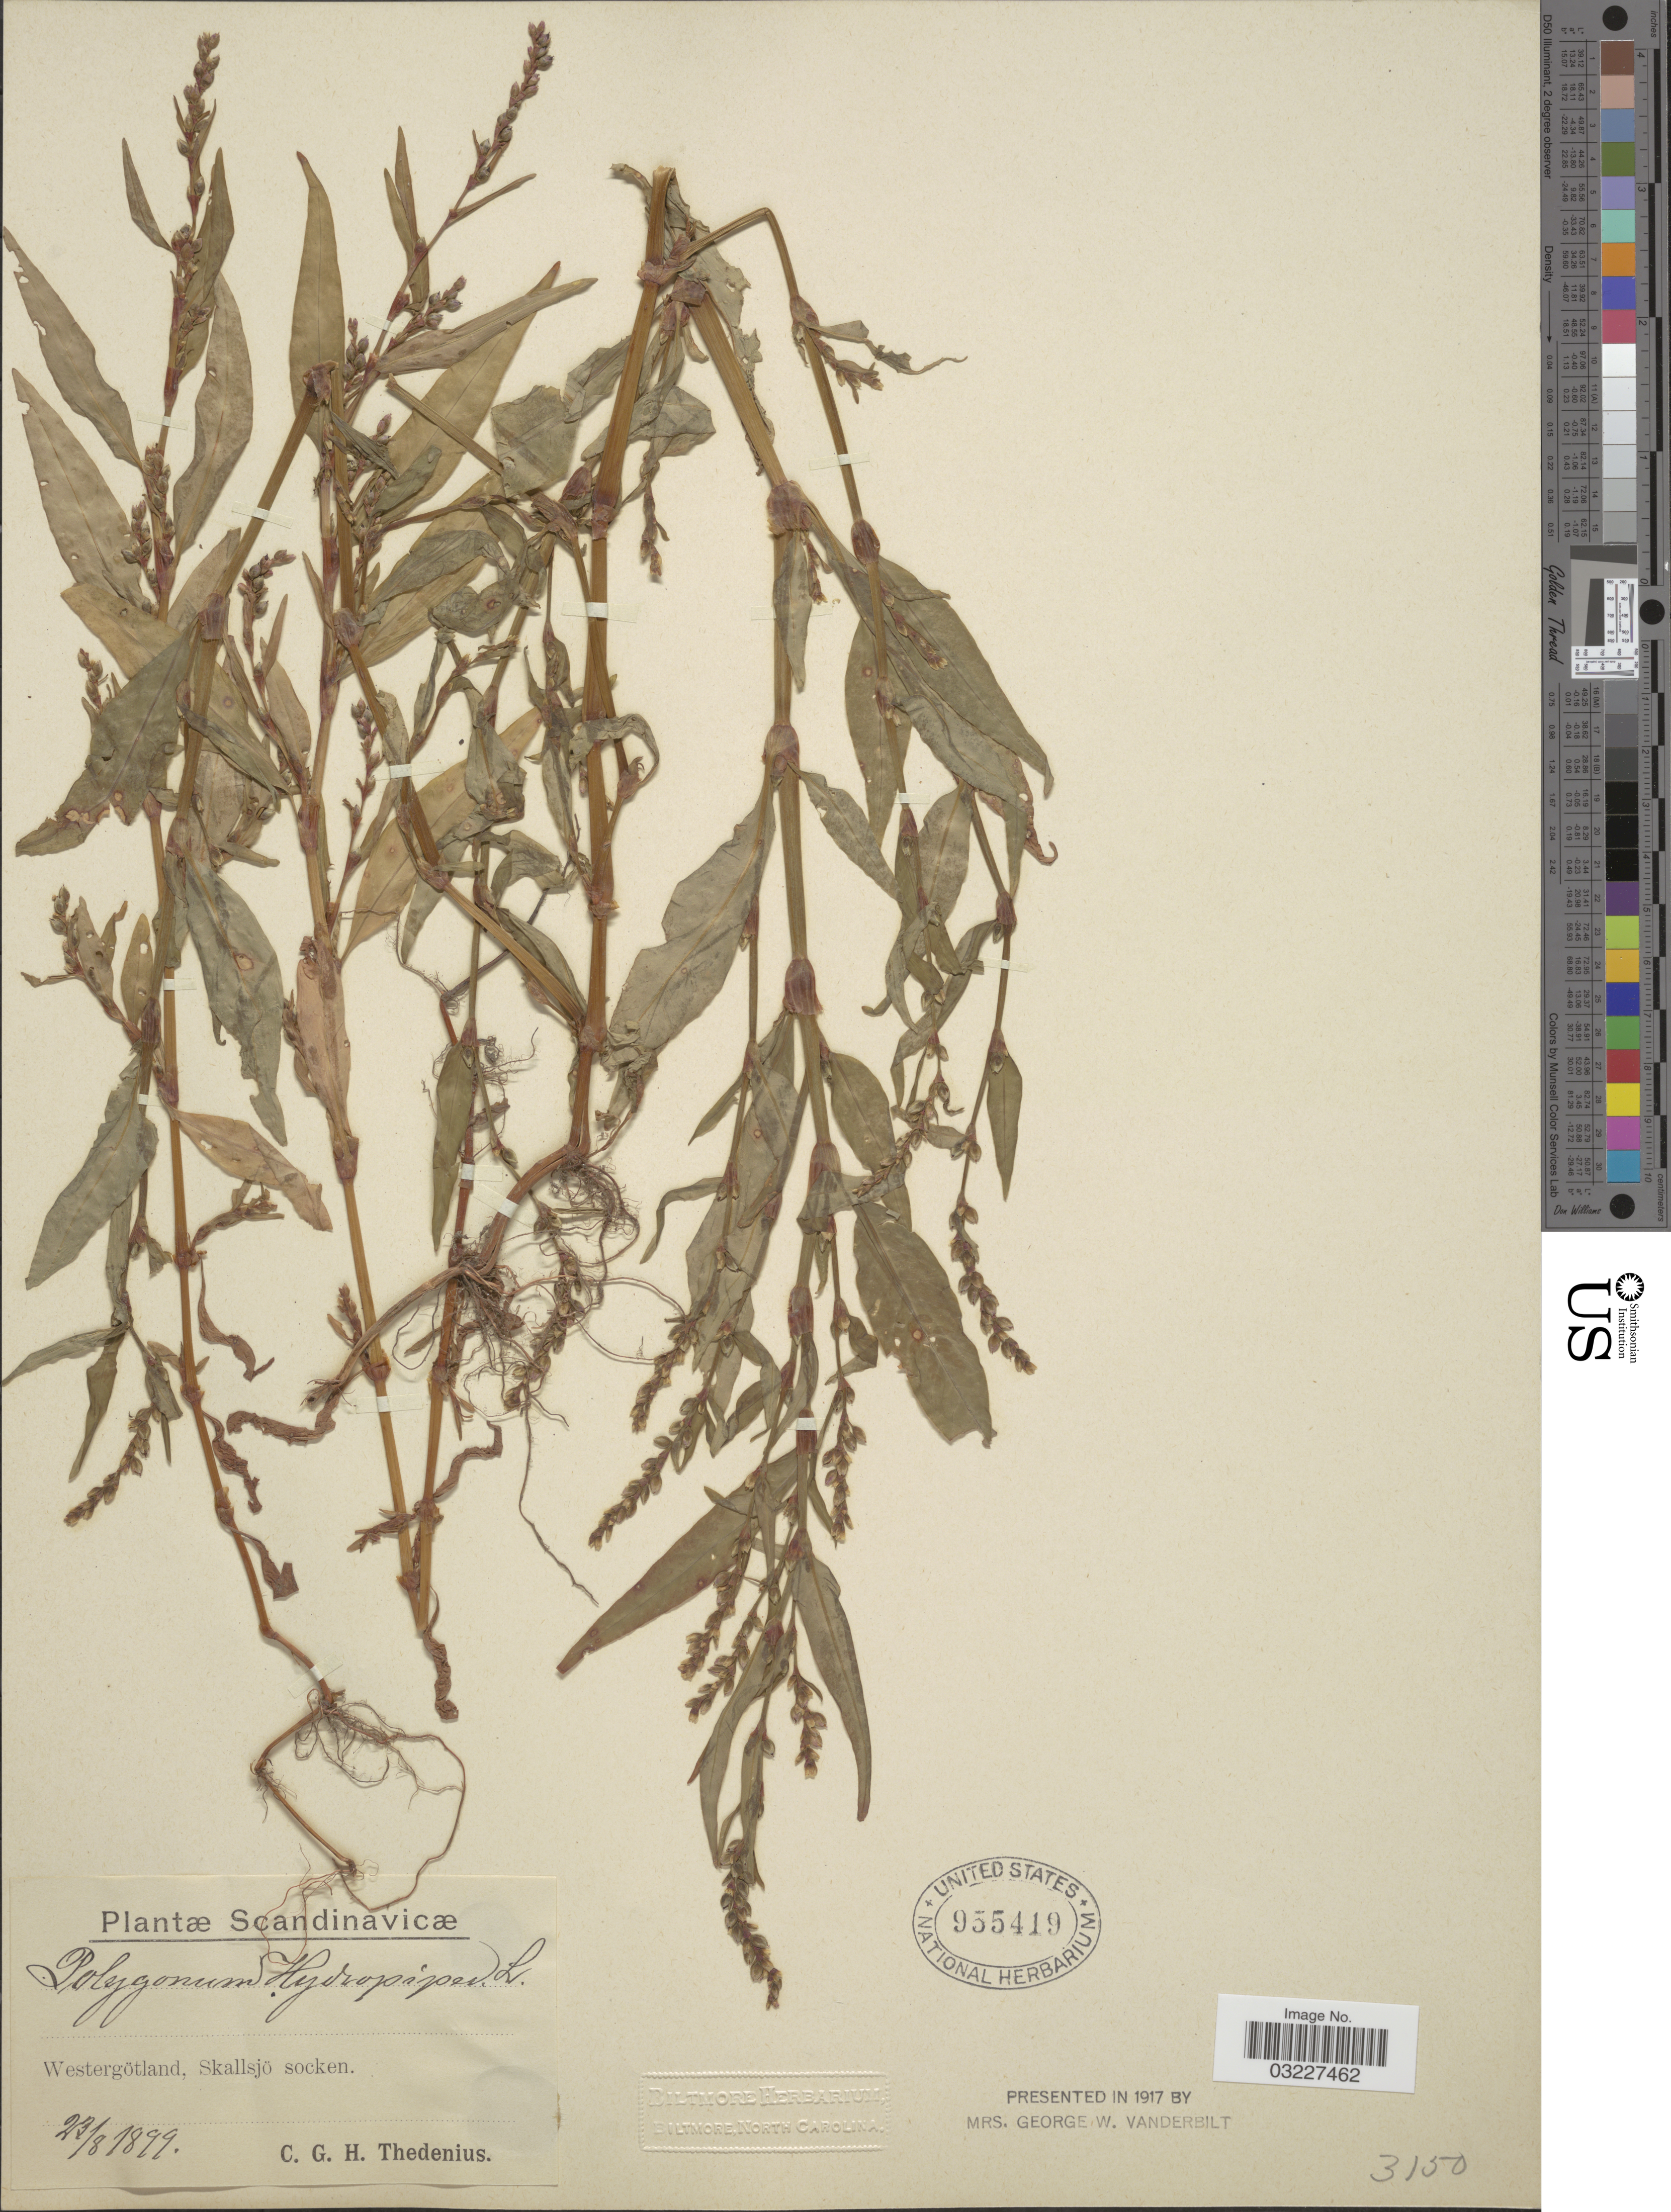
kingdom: Plantae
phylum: Tracheophyta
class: Magnoliopsida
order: Caryophyllales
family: Polygonaceae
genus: Polygonum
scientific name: Polygonum humifusum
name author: C. Merck ex K. Koch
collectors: C. Thedenius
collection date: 1899-08-23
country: Sweden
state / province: Västra Götaland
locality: Scandinavicae, Westergötland, Skallsjö socken.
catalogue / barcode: US 955419